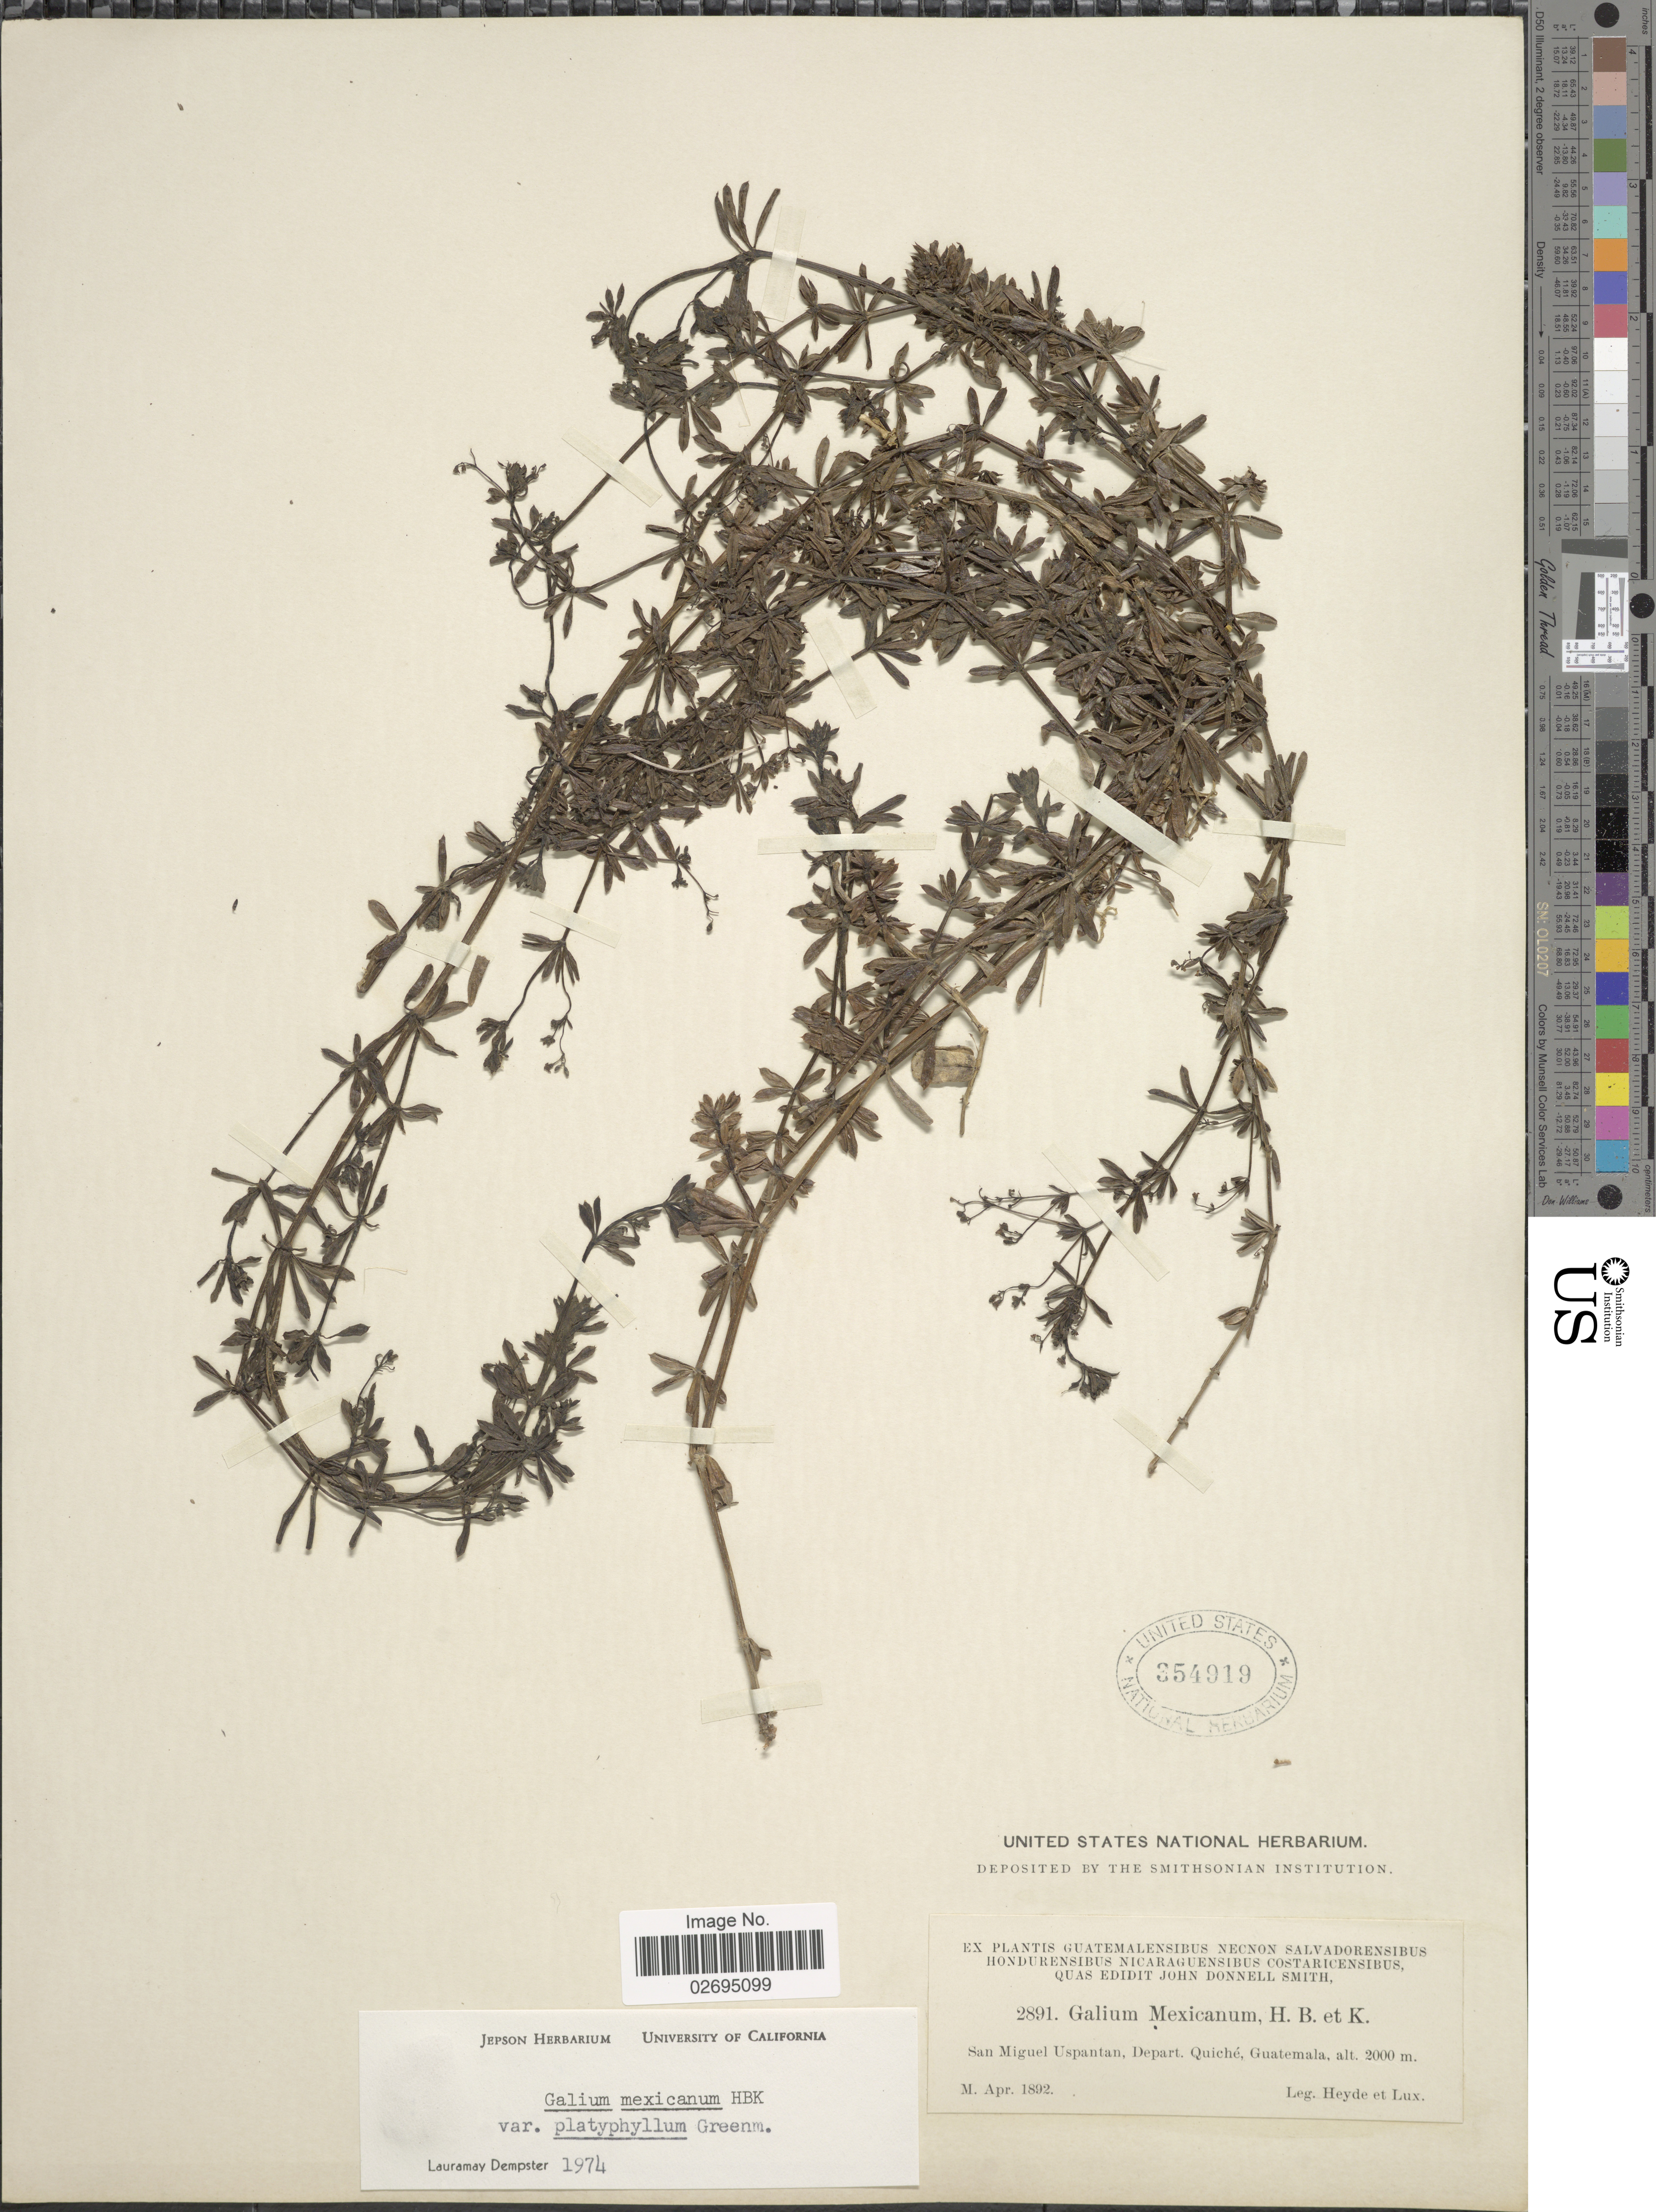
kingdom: Plantae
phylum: Tracheophyta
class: Magnoliopsida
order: Gentianales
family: Rubiaceae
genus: Galium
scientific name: Galium mexicanum var. platyphyllum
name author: Greenm.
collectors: Heyde & Lux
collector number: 2891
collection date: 1892-04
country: Guatemala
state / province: El Quiché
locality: San Miguel Uspantan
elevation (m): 2000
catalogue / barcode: US 354919